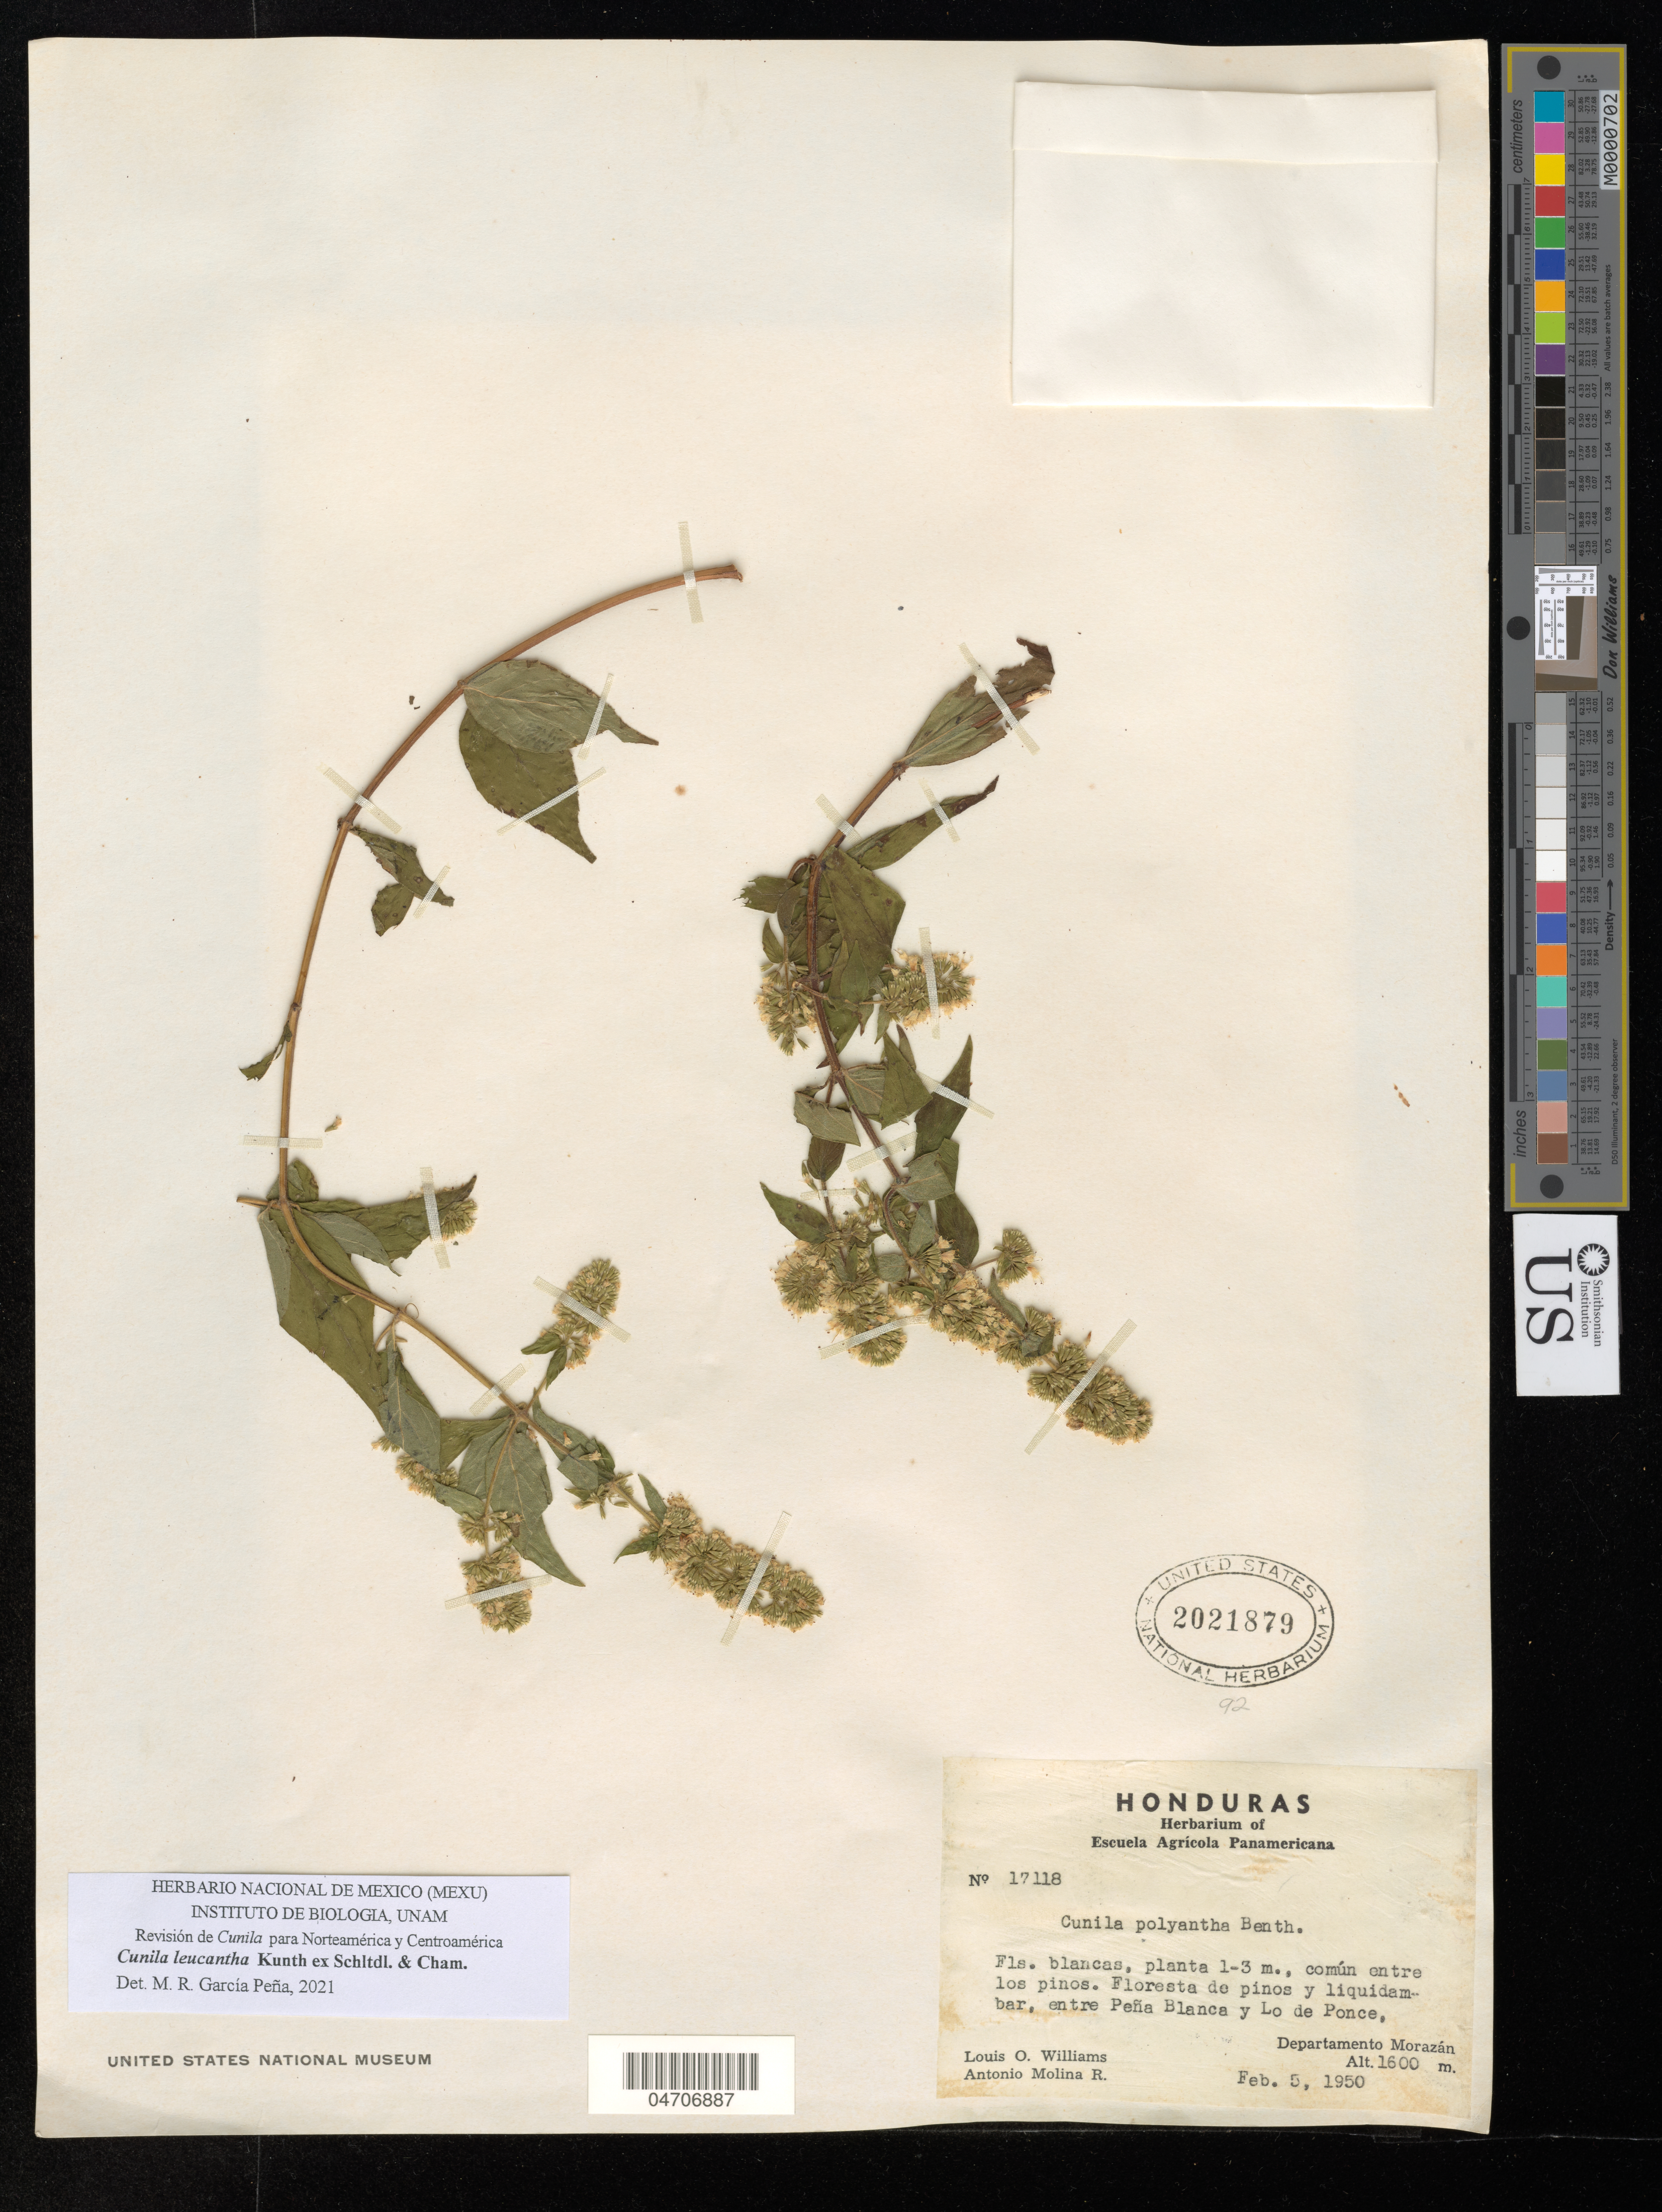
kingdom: Plantae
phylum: Tracheophyta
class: Magnoliopsida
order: Lamiales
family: Lamiaceae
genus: Cunila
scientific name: Cunila leucantha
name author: Kunth ex Schltdl. & Cham.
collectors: L. O. Williams & A. Molina R.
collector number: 17118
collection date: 1950-02-05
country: Honduras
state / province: Fco. Morazán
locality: Entre Peña Blanca y Lo de Ponce, Departamento Morazán.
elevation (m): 1600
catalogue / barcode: US 2021879